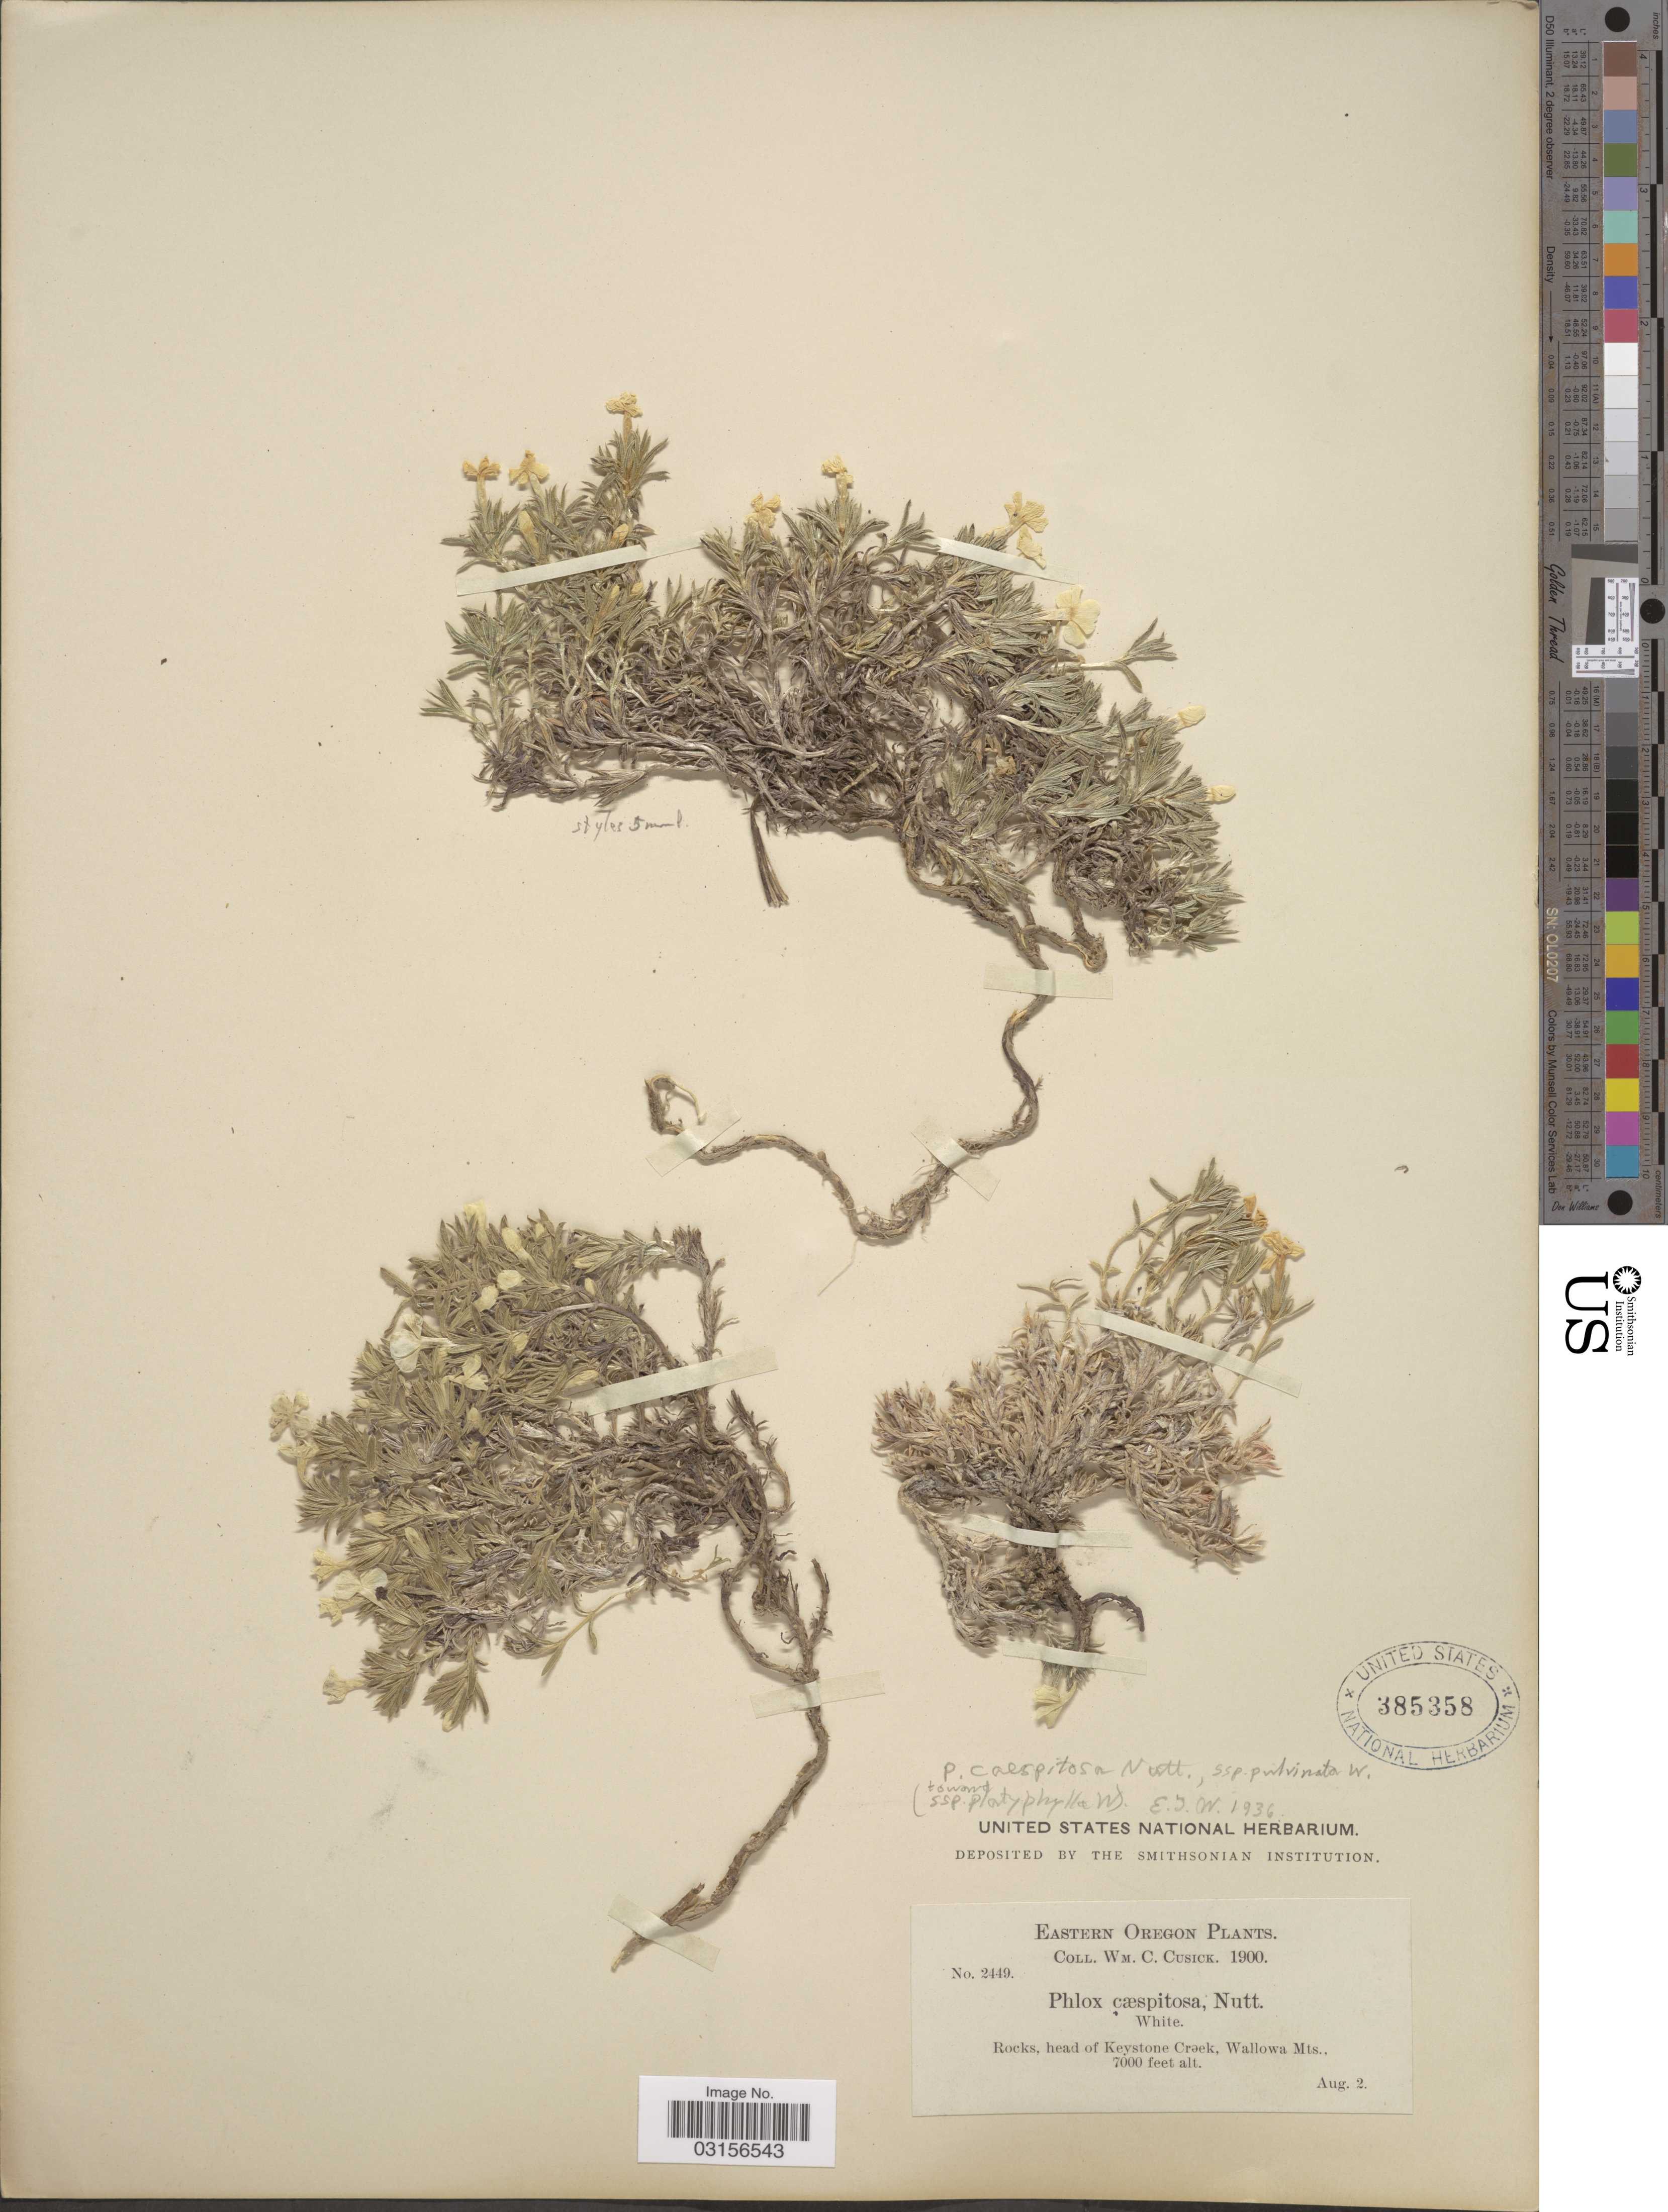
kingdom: Plantae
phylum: Tracheophyta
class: Magnoliopsida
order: Ericales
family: Polemoniaceae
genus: Phlox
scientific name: Phlox condensata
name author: (A. Gray) E.E. Nelson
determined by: Mayfield, M. H.; Ferguson, C. J.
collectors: W. C. Cusick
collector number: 2449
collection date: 1900-08-02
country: United States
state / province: Oregon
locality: Eastern Oregon. Rocks, head of Keystone Creek, Wallowa Mts.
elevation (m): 2134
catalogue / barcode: US 385358